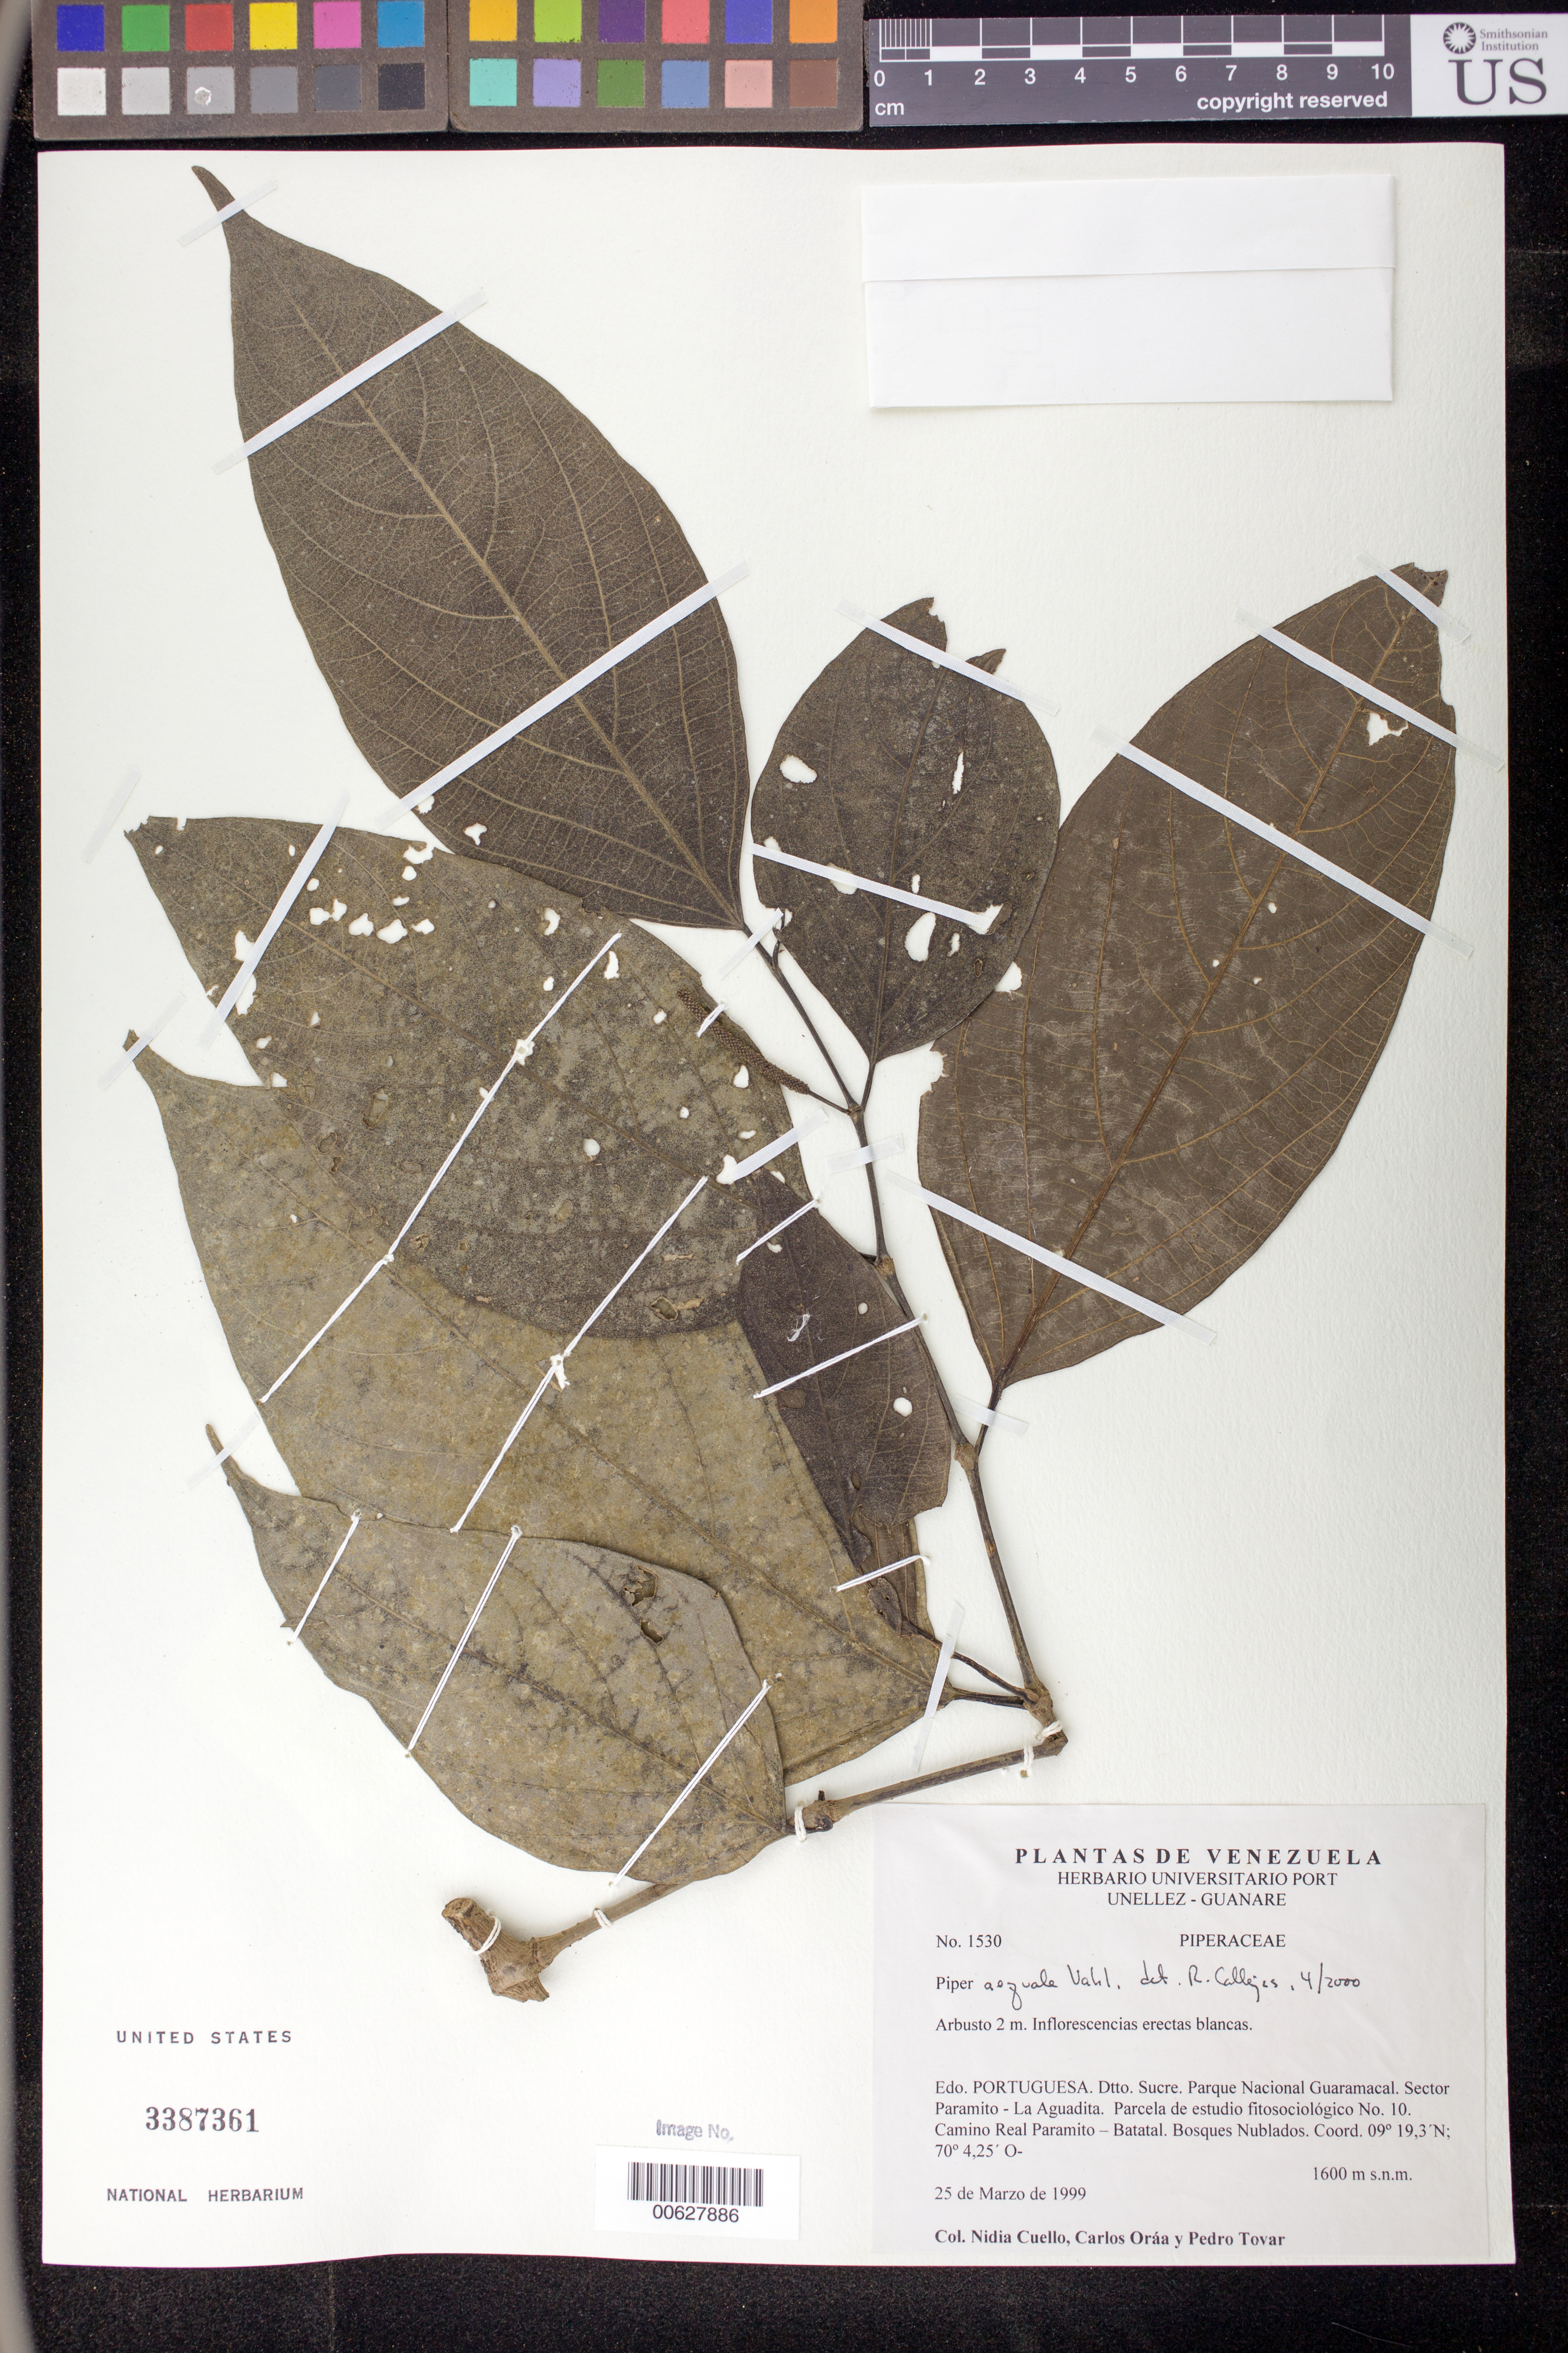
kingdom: Plantae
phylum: Tracheophyta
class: Magnoliopsida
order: Piperales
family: Piperaceae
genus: Piper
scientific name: Piper aequale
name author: Vahl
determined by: Callejas, Ricardo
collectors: N. L. Cuello, C. Oráa & P. Tovar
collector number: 1530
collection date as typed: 25 Mar 1999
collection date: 1999-03-25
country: Venezuela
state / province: Portuguesa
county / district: Sucre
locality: Parque Nacional Guaramacal. Sector El Alto. Camino Real Paramito-Batatal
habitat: Bosques nublados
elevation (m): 1600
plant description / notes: PORT, US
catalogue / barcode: US 3387361